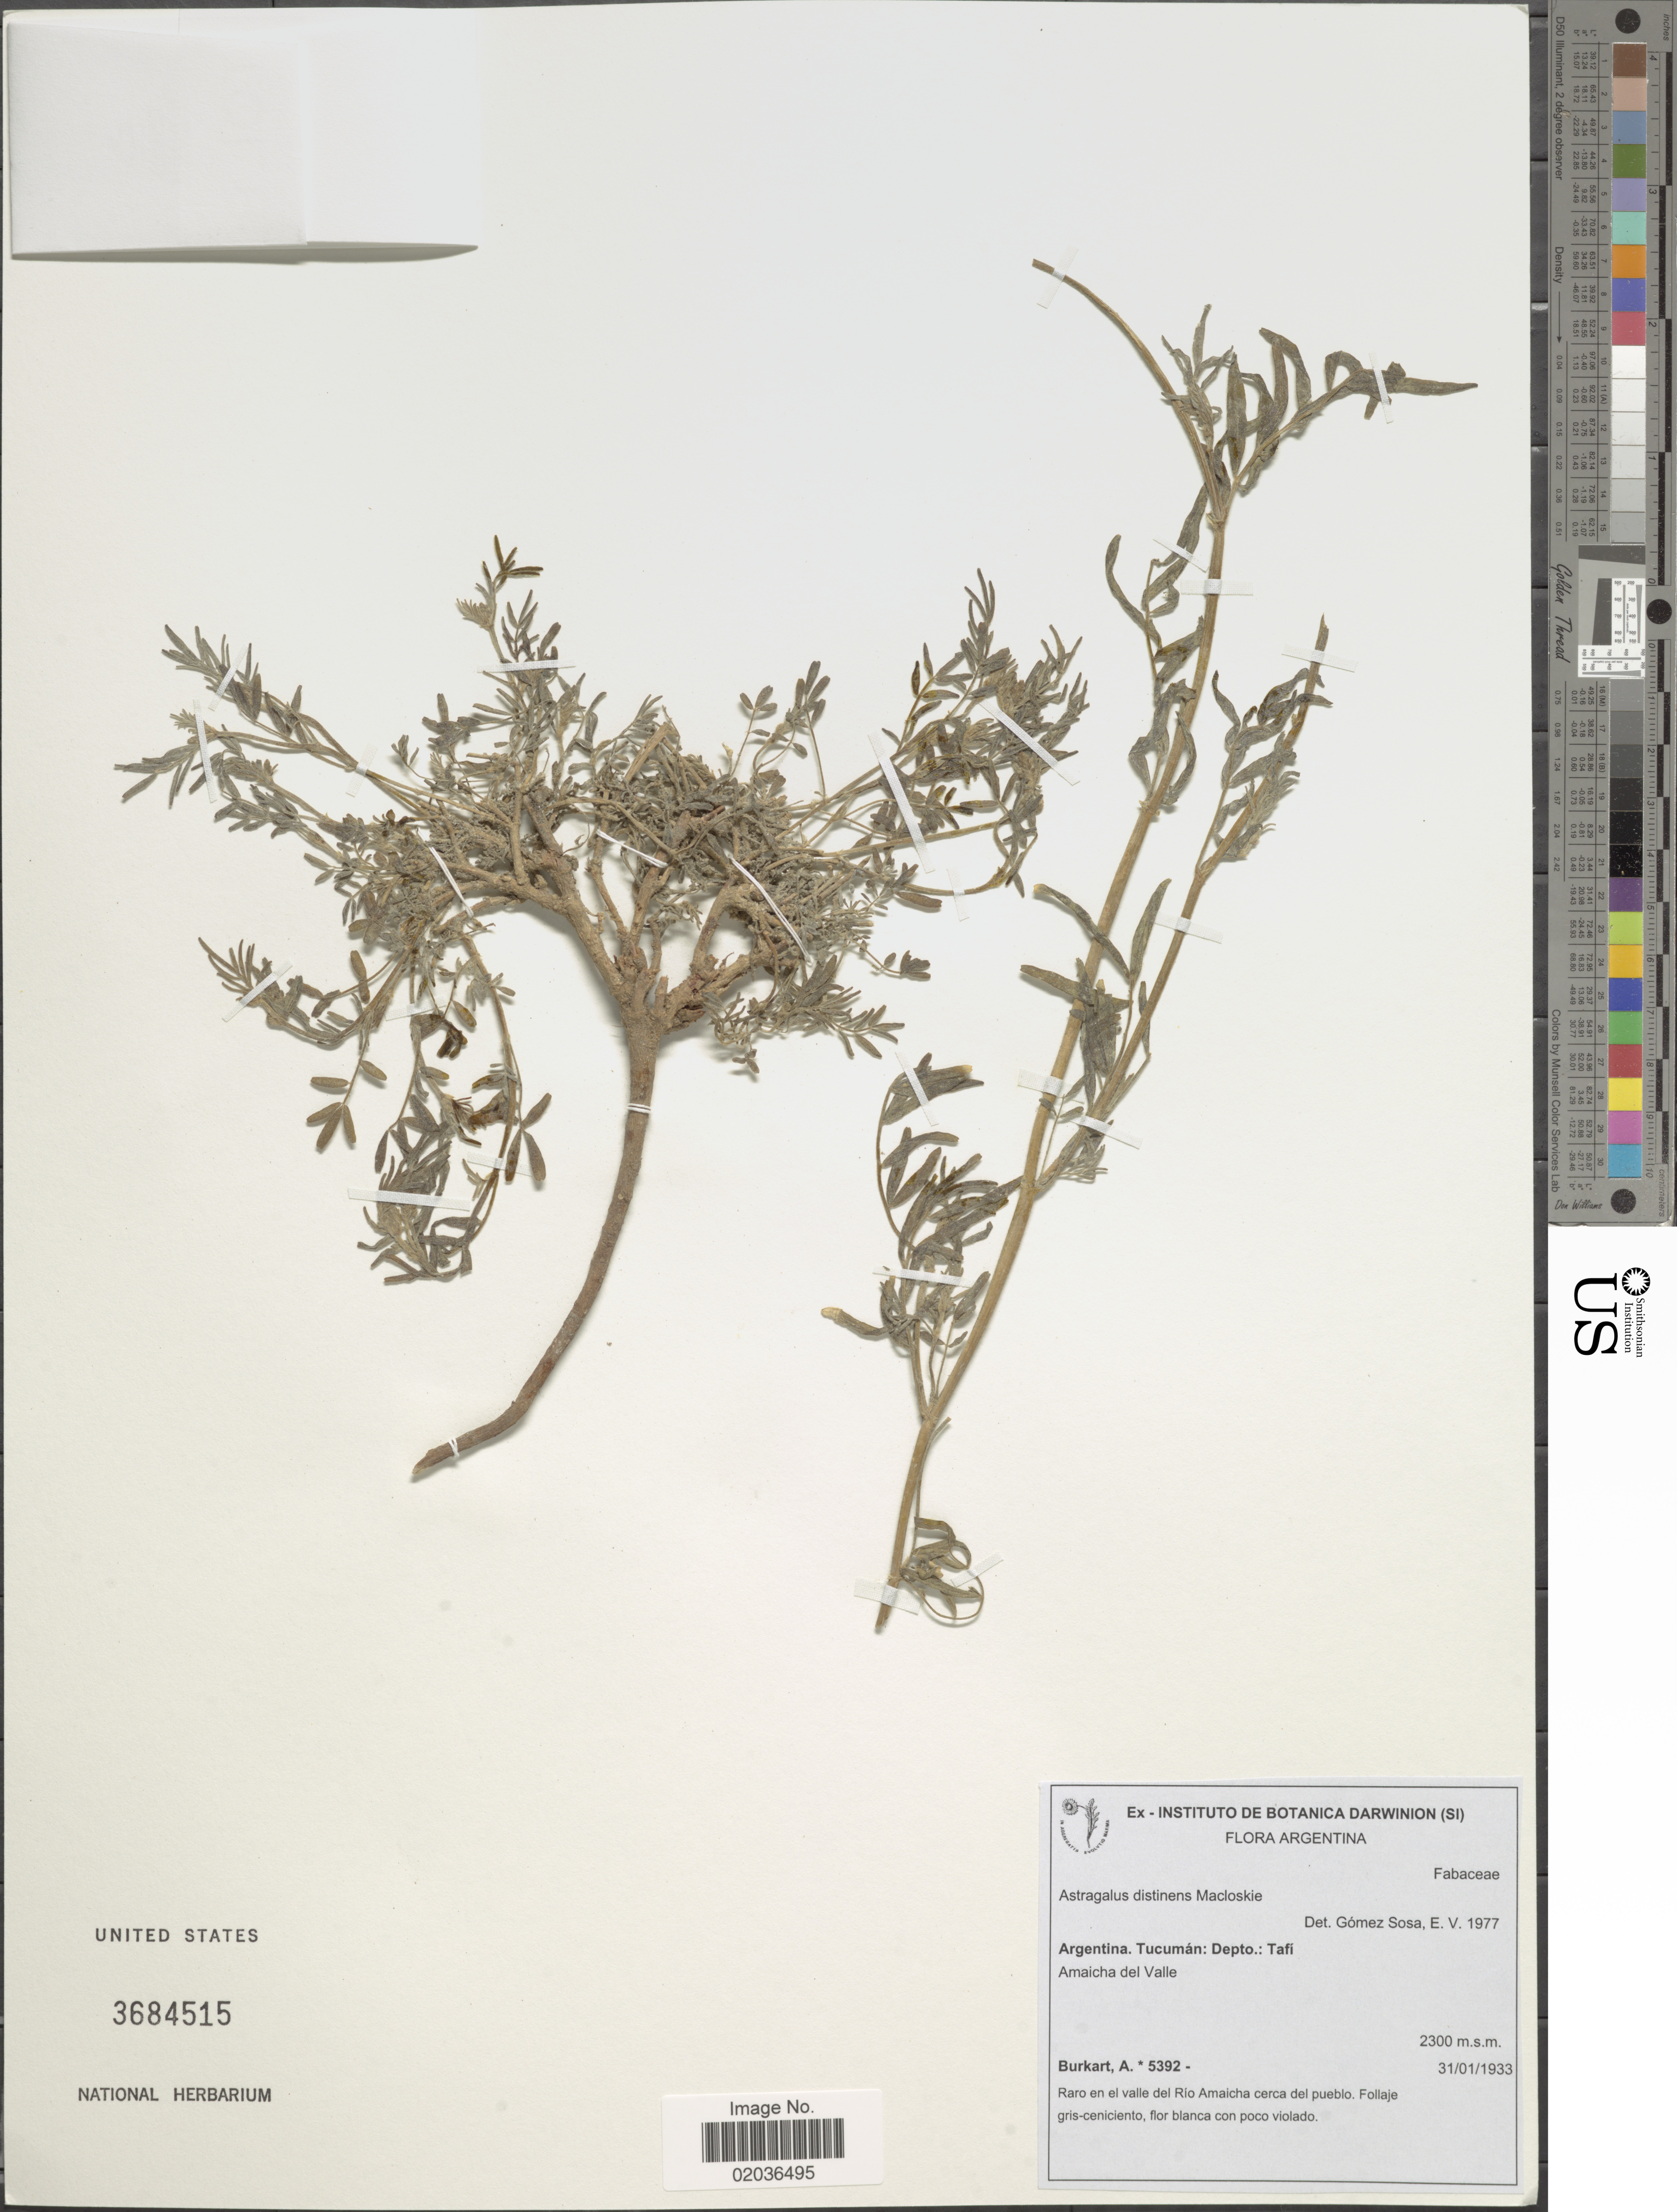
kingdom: Plantae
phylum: Tracheophyta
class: Magnoliopsida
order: Fabales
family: Fabaceae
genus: Astragalus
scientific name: Astragalus distinens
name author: Macloskie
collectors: A. E. Burkart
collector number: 5392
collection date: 1933-01-31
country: Argentina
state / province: Tucuman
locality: Argentina. Tucumán: Depto.: Tafi. Amaicha del Valle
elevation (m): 2300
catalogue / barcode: US 3684515